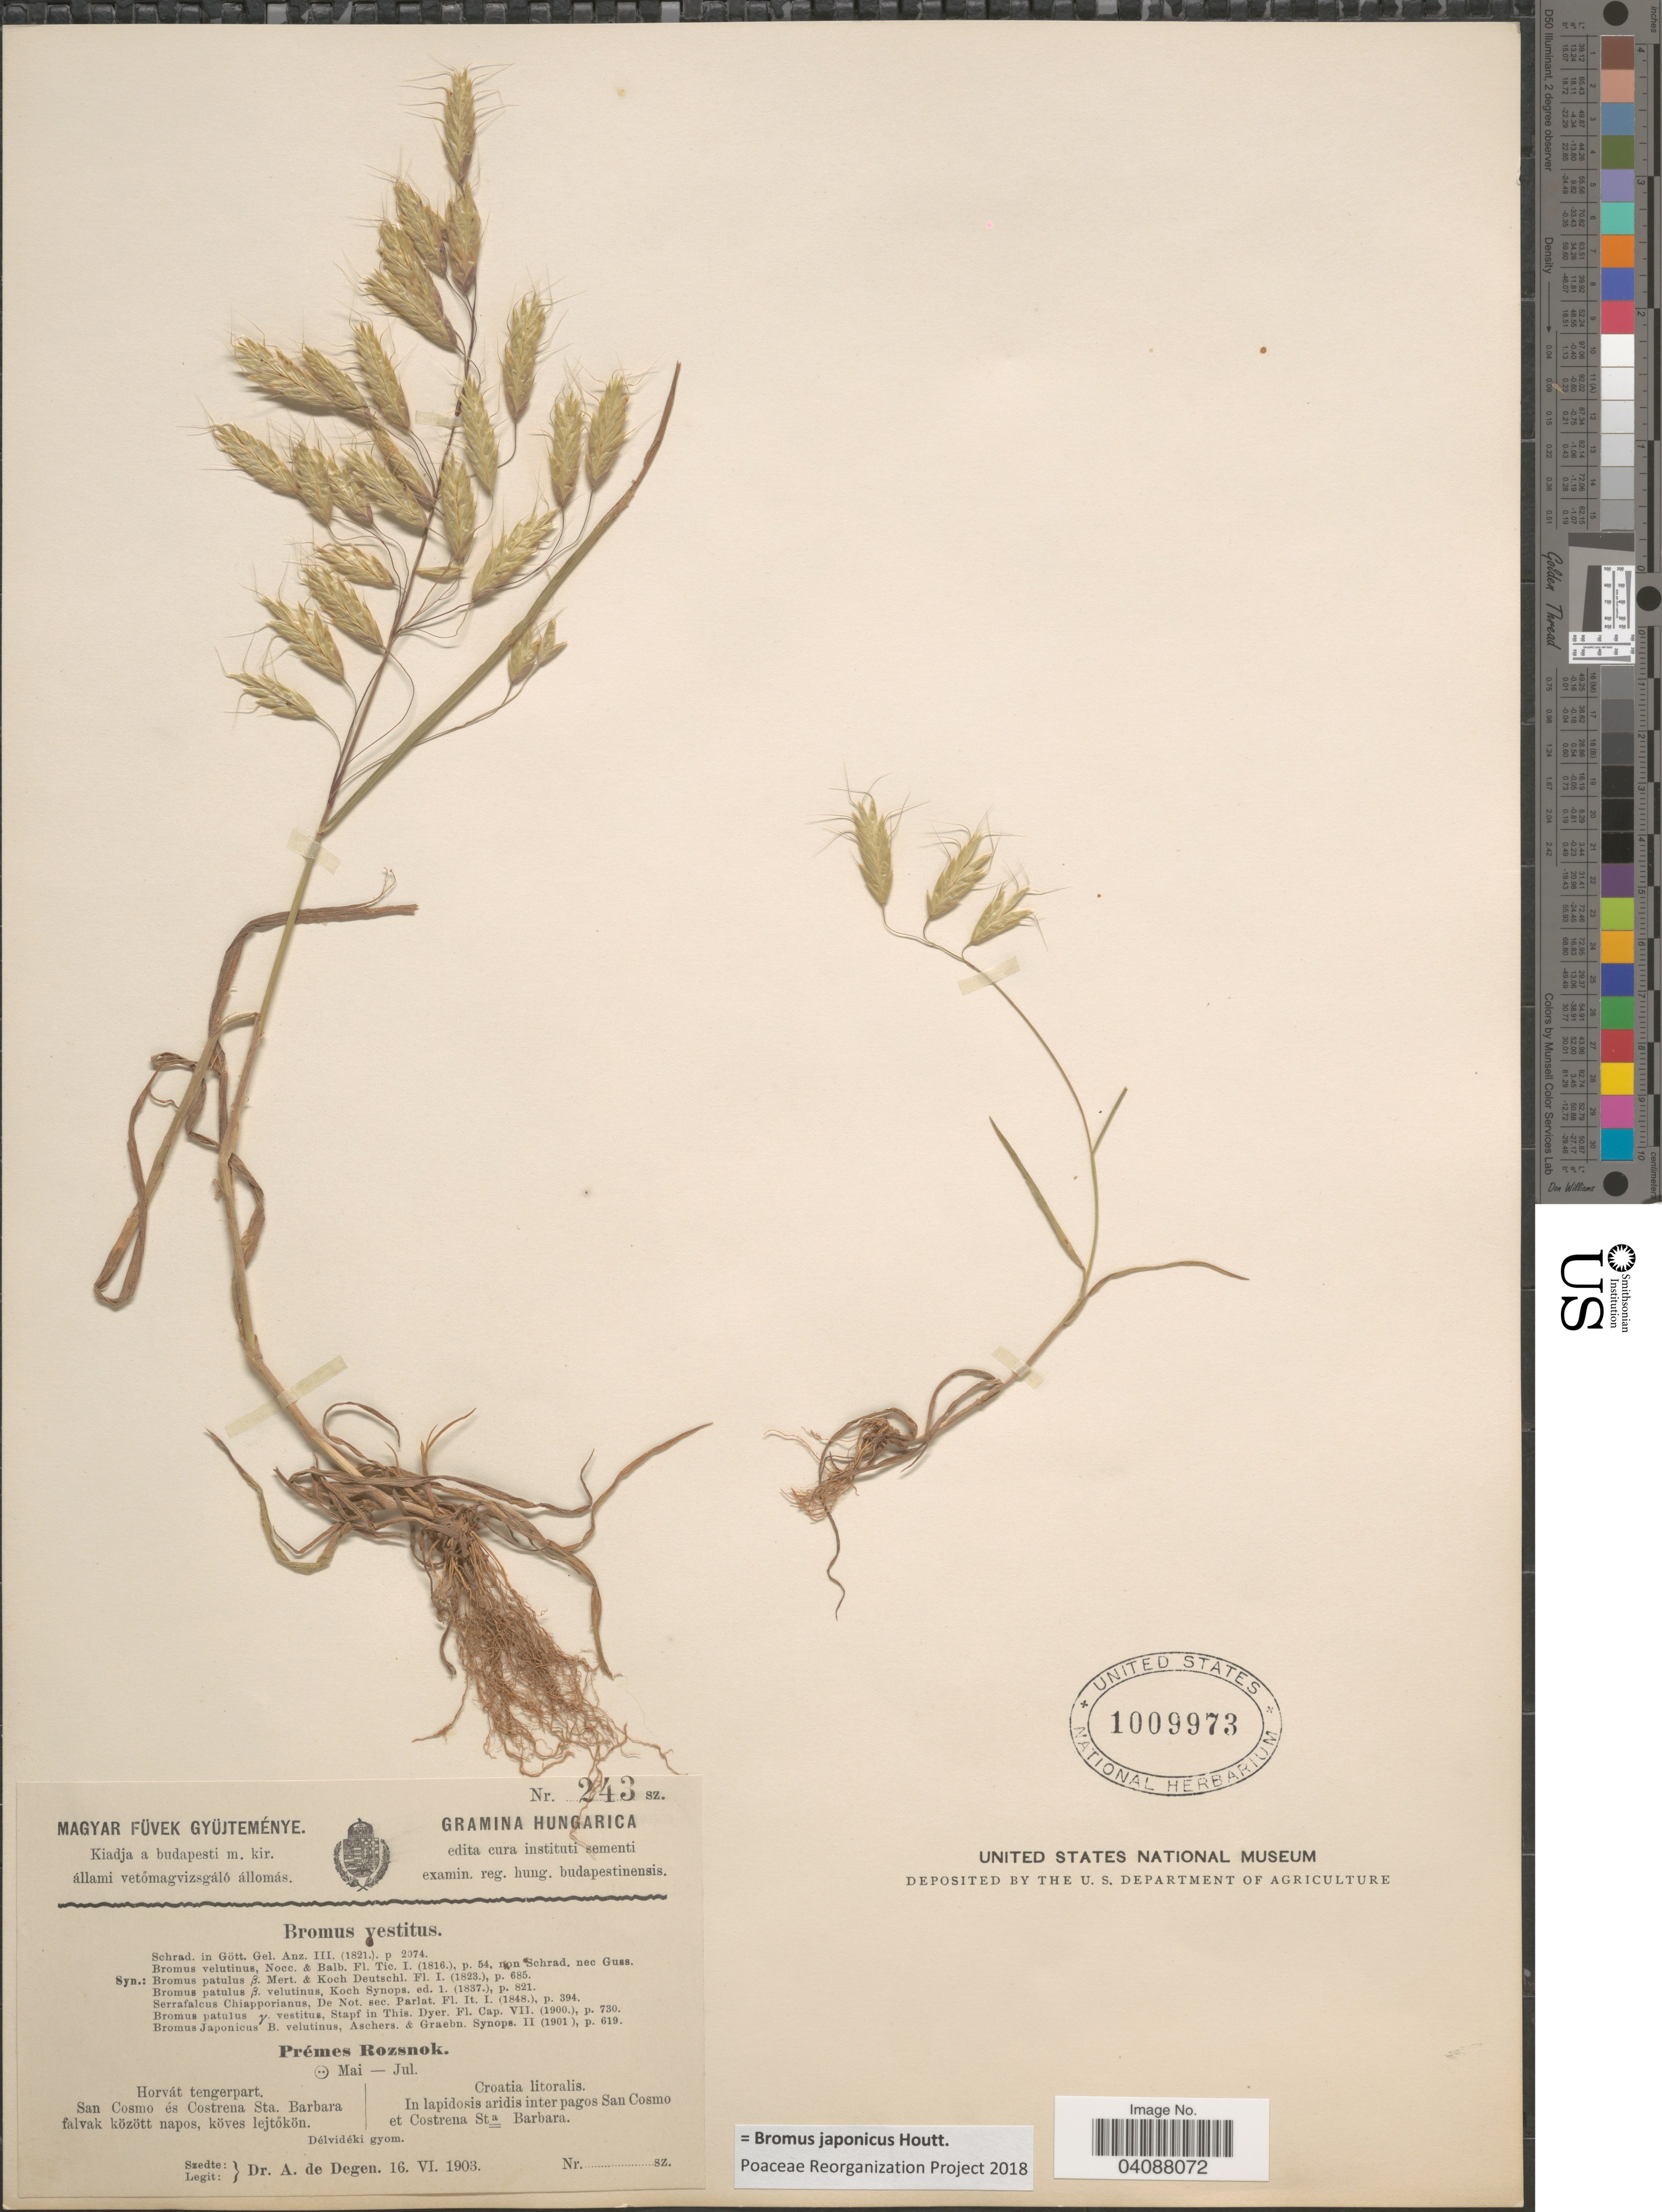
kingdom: Plantae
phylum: Tracheophyta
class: Liliopsida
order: Poales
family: Poaceae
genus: Bromus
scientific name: Bromus japonicus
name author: Houtt.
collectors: A. Degen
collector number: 243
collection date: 1903-06-16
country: Croatia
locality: Croatia litoralis. In lapidosis aridis inter pagos San Cosmo et Costrena Sta. Barbara.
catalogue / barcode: US 1009973